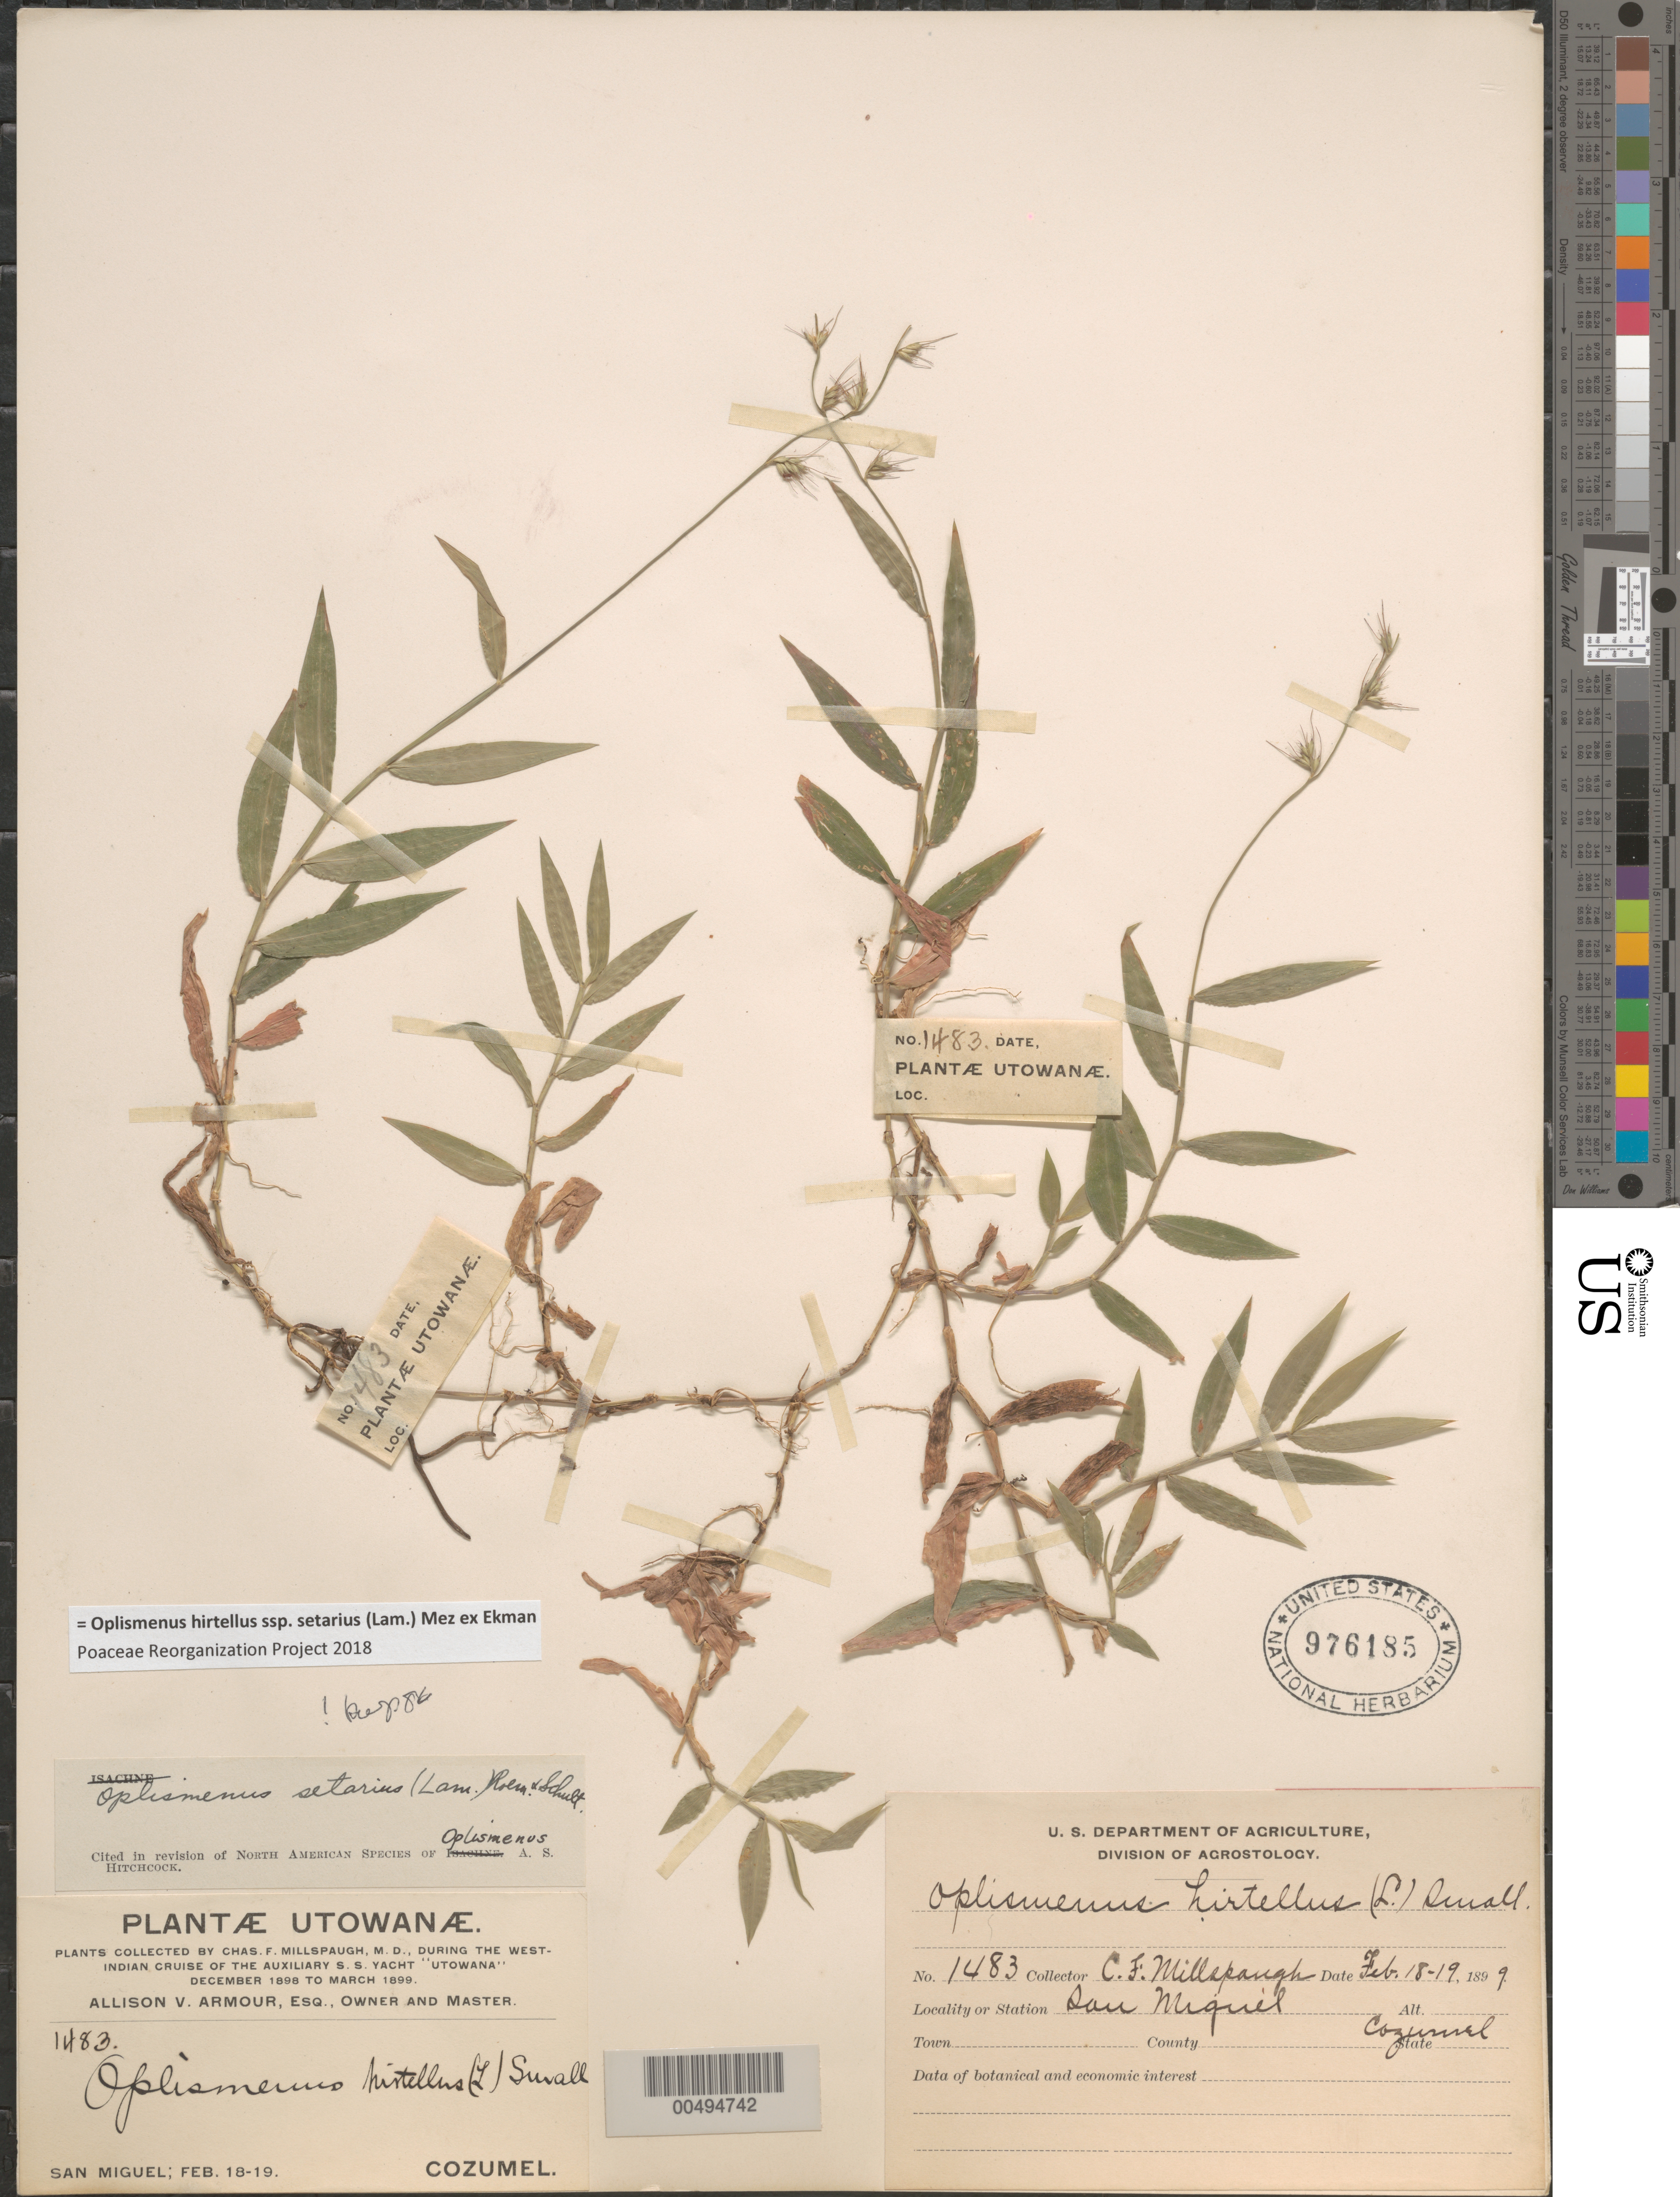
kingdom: Plantae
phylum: Tracheophyta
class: Liliopsida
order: Poales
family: Poaceae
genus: Oplismenus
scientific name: Oplismenus hirtellus subsp. setarius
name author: (Lam.) Mez ex Ekman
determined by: Poaceae Reorganization Project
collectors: C. F. Millspaugh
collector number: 1483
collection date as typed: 18 Feb 1899 to 19 Feb 1899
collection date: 1899-02-18/1899-02-19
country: Mexico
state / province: Quintana Roo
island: Cozumel Island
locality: San Miguel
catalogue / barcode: US 976185